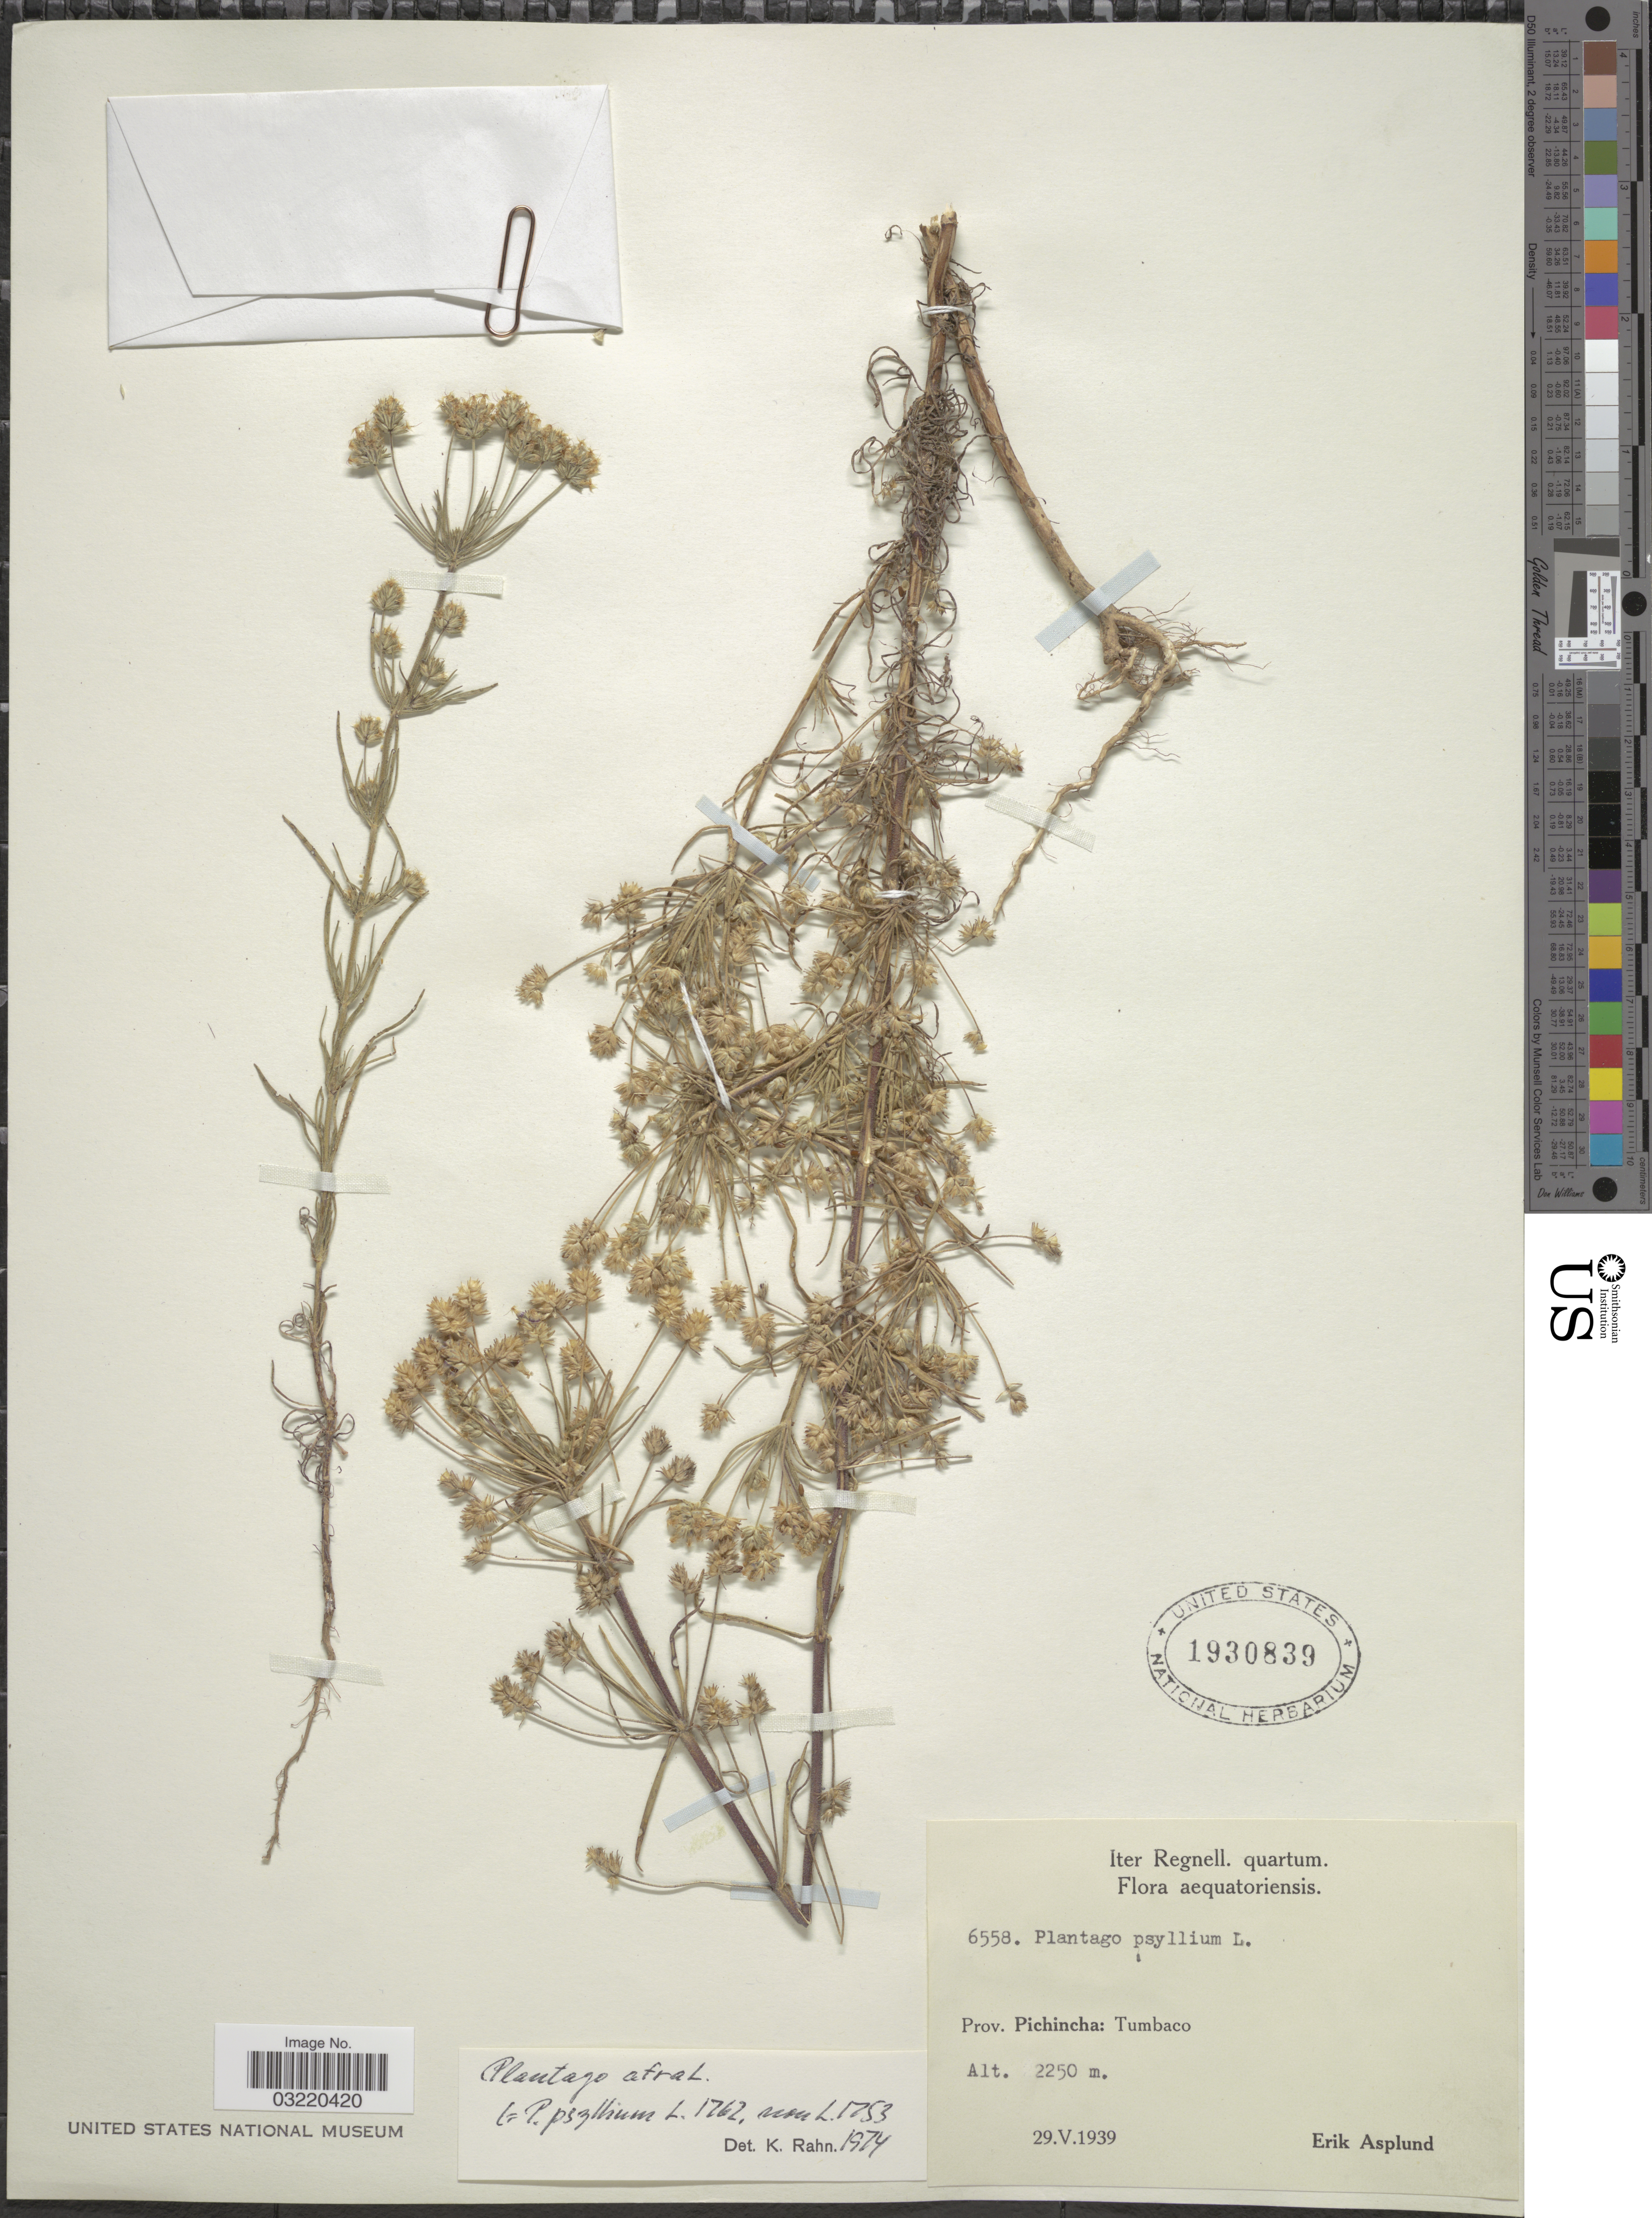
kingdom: Plantae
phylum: Tracheophyta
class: Magnoliopsida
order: Lamiales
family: Plantaginaceae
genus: Plantago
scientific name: Plantago afra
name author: L.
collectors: E. Asplund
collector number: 6558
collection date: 1939-05-29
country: Ecuador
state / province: Pichincha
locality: Tumbaco.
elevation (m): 2250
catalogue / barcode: US 1930839